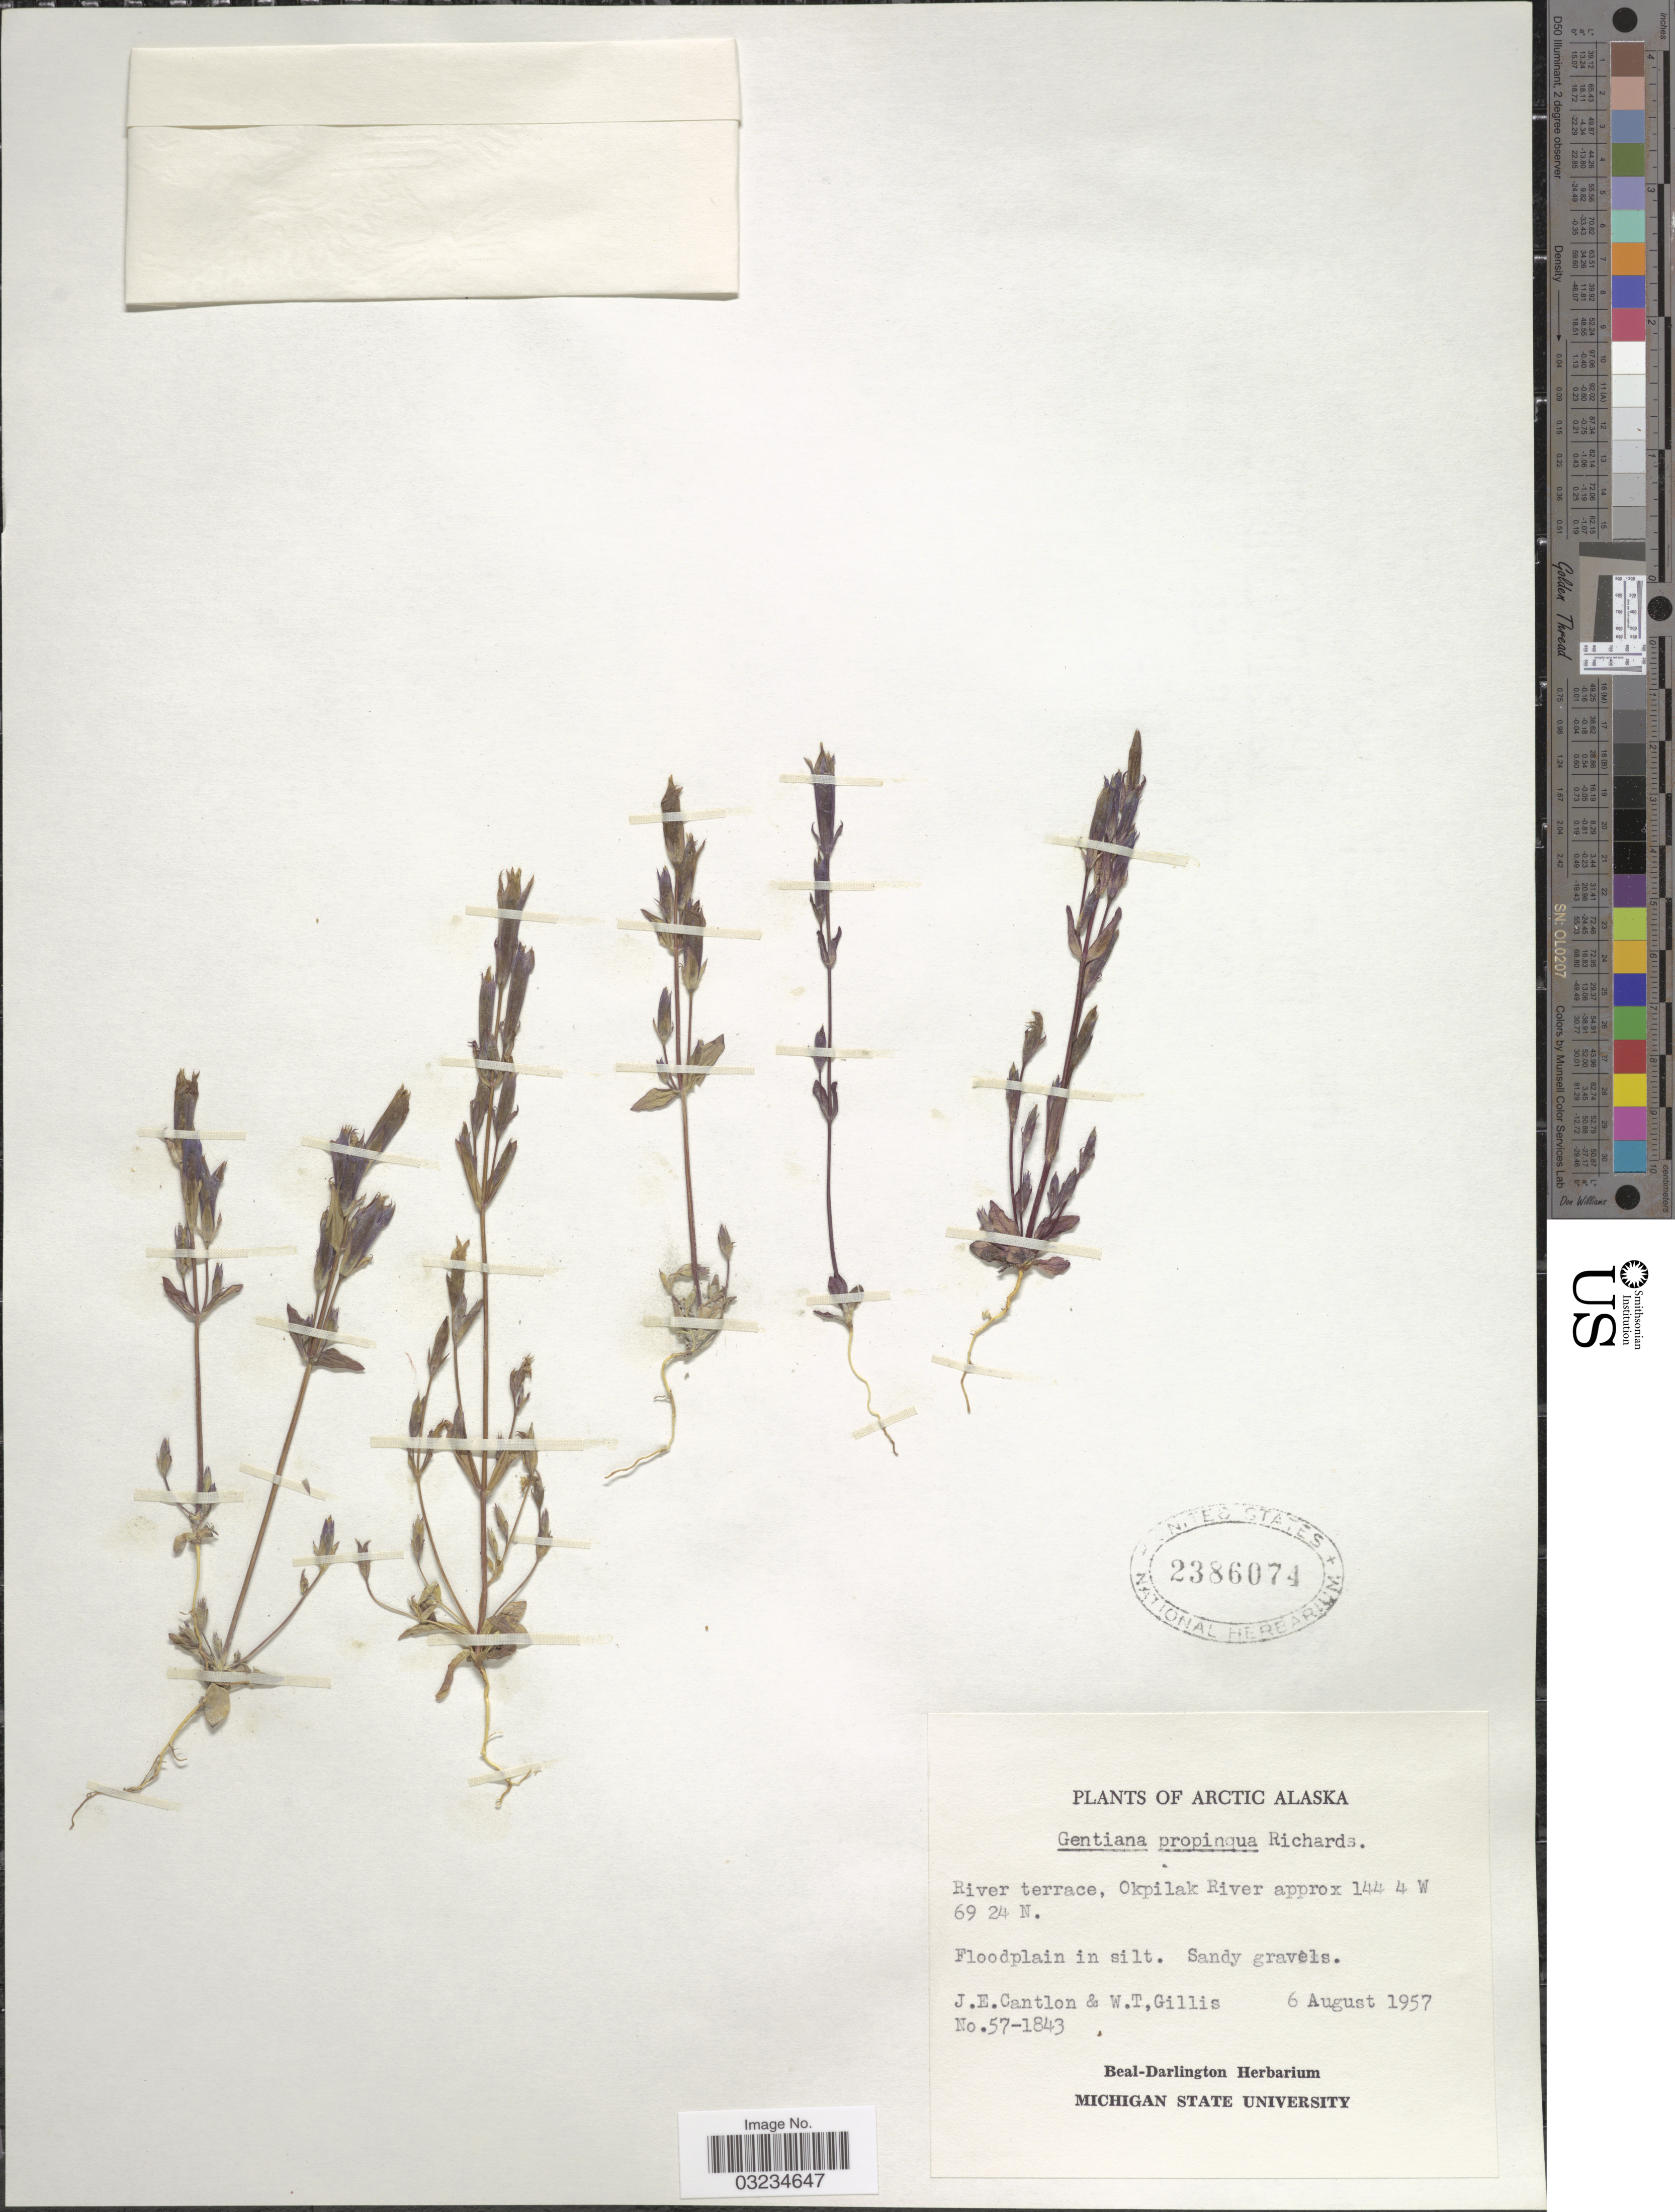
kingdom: Plantae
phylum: Tracheophyta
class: Magnoliopsida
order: Gentianales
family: Gentianaceae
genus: Gentiana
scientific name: Gentiana propinqua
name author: Richards.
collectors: J. Cantlon & W. T. Gillis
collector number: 57-1843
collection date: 1957-08-06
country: United States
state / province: Alaska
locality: Arctic Alaska. River terrace, Okpilak River.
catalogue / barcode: US 2386074